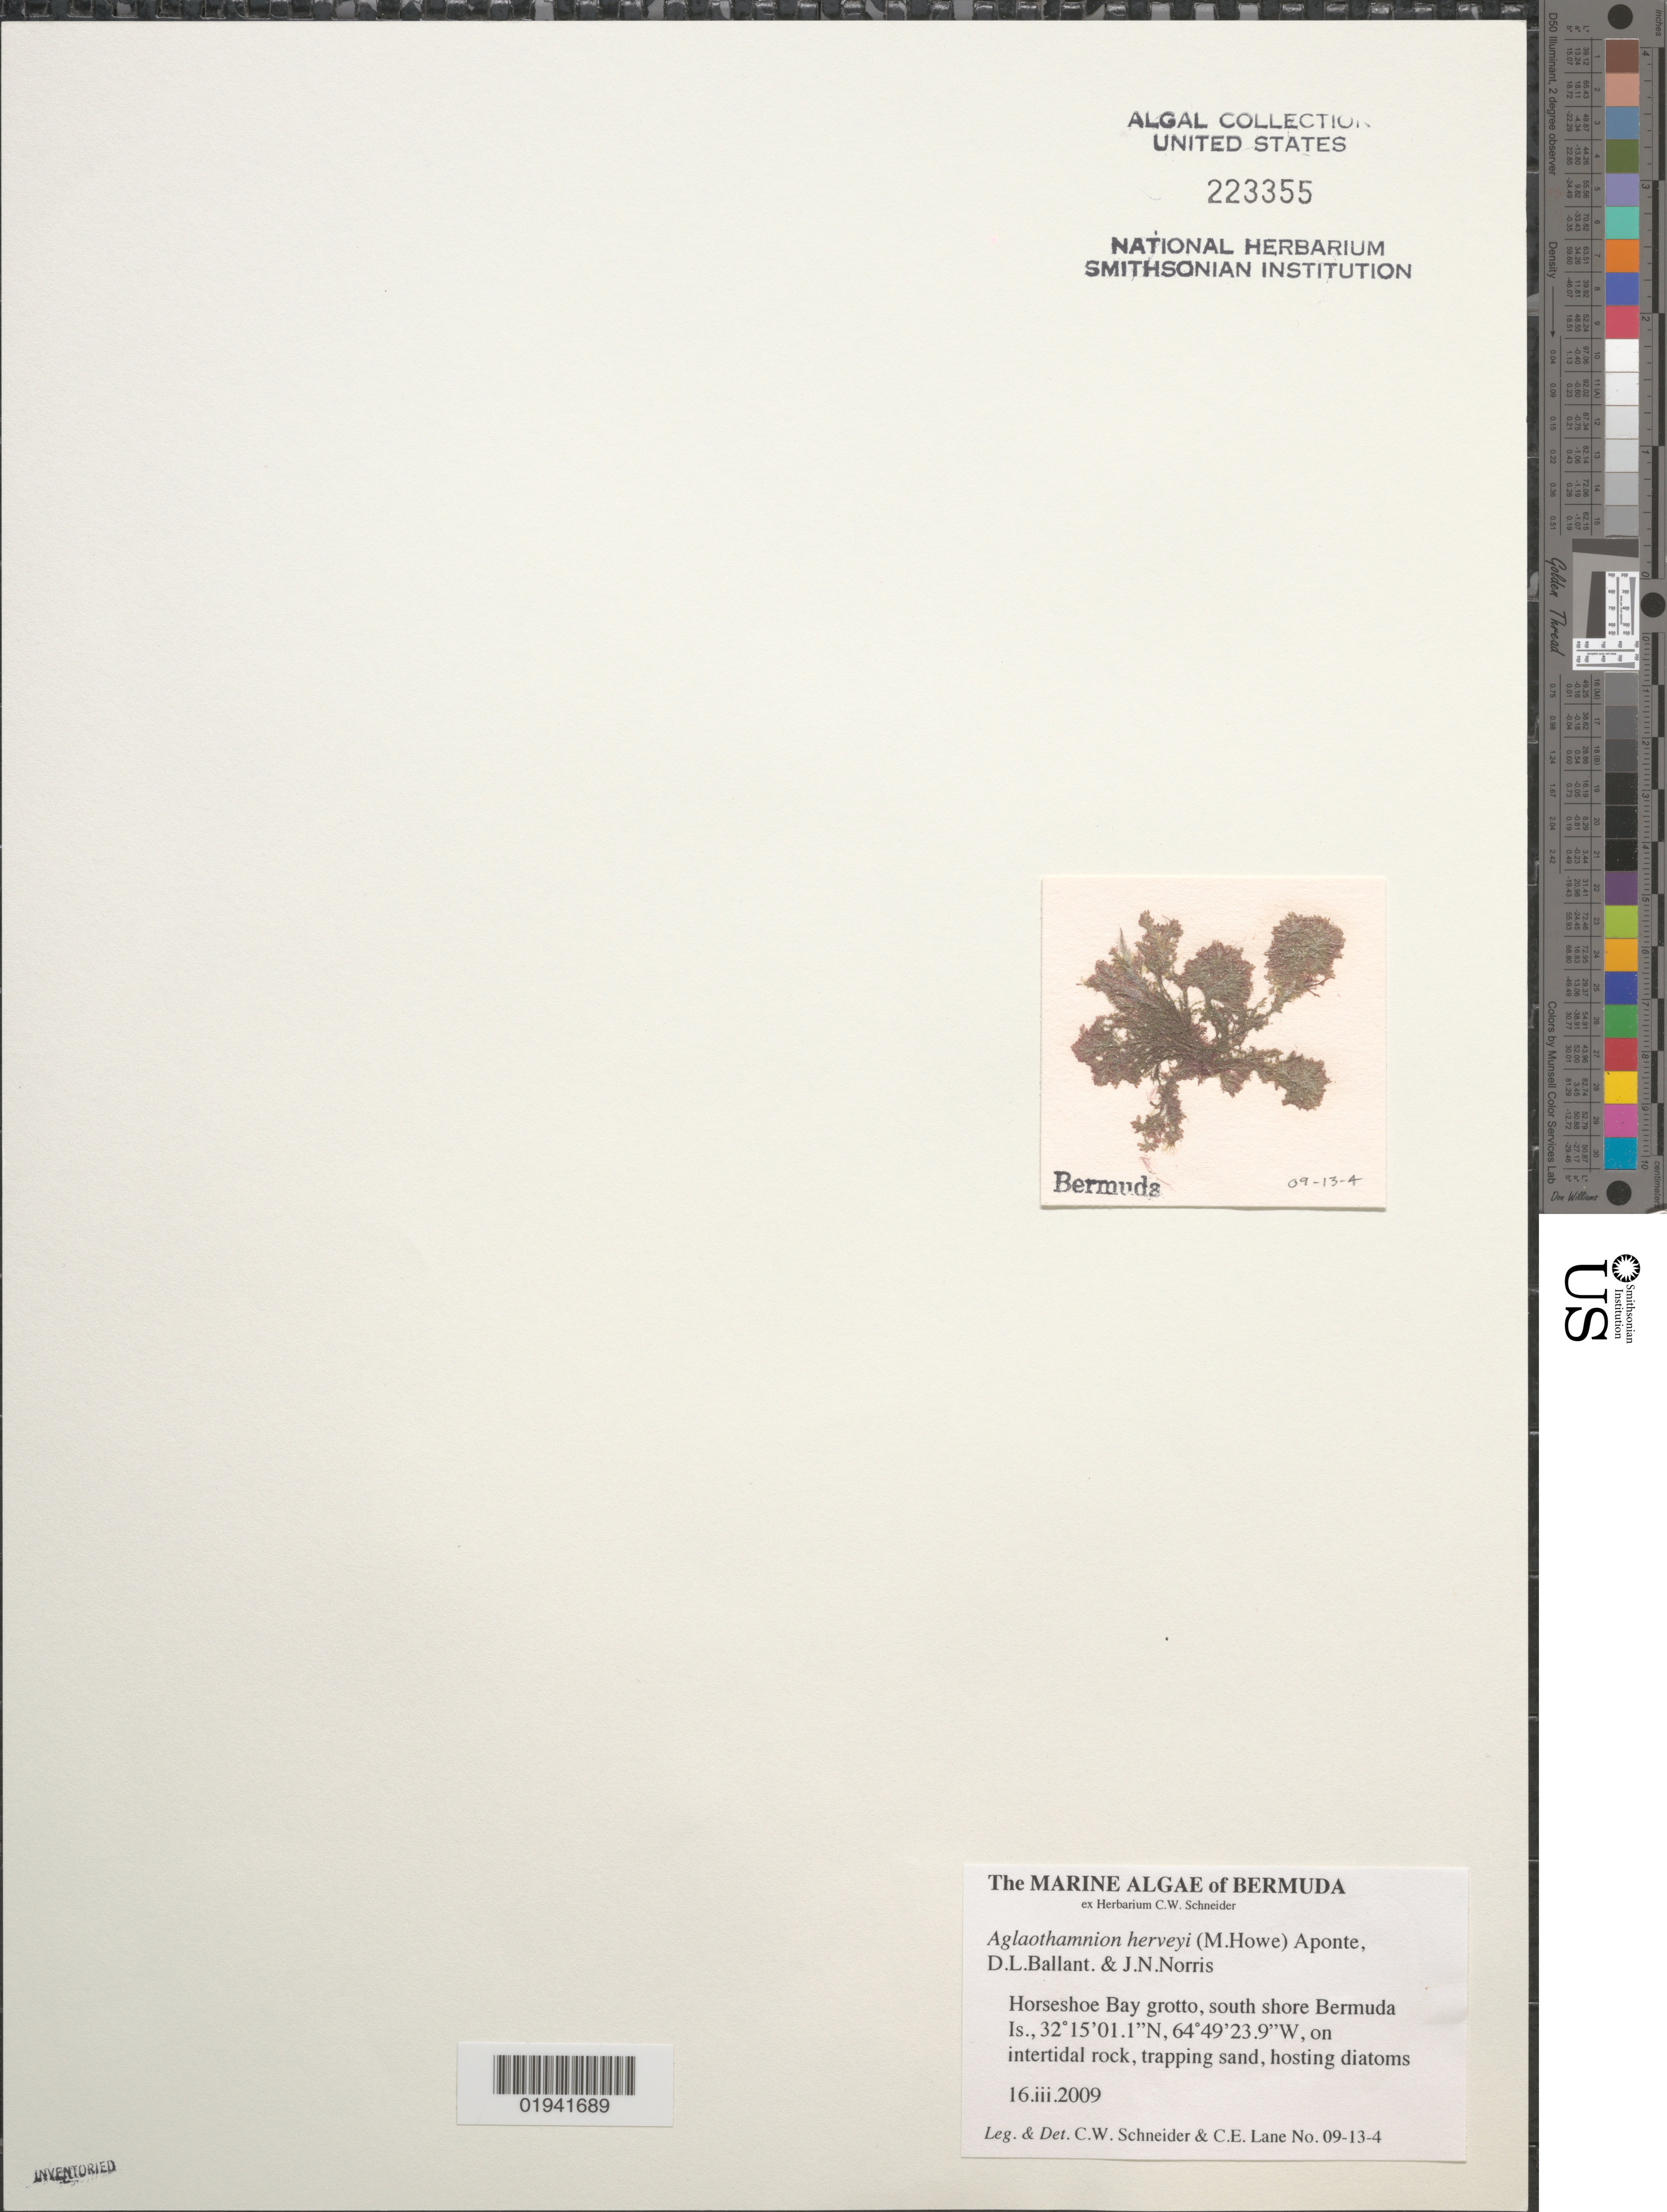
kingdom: Plantae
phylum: Rhodophyta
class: Florideophyceae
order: Ceramiales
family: Callithamniaceae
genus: Aglaothamnion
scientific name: Aglaothamnion herveyi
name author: (M. Howe) N.E.Aponte et al.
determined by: Schneider, C. W.; Lane, C. E.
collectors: C. W. Schneider & C. E. Lane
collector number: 09-13-4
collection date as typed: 16 Mar 2009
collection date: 2009-03-16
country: Bermuda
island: Bermuda Island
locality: Horseshoe Bay grotto, south shore of Bermuda Island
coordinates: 32 15' 01.1"N, 64 49'23.9"W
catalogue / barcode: US 223355